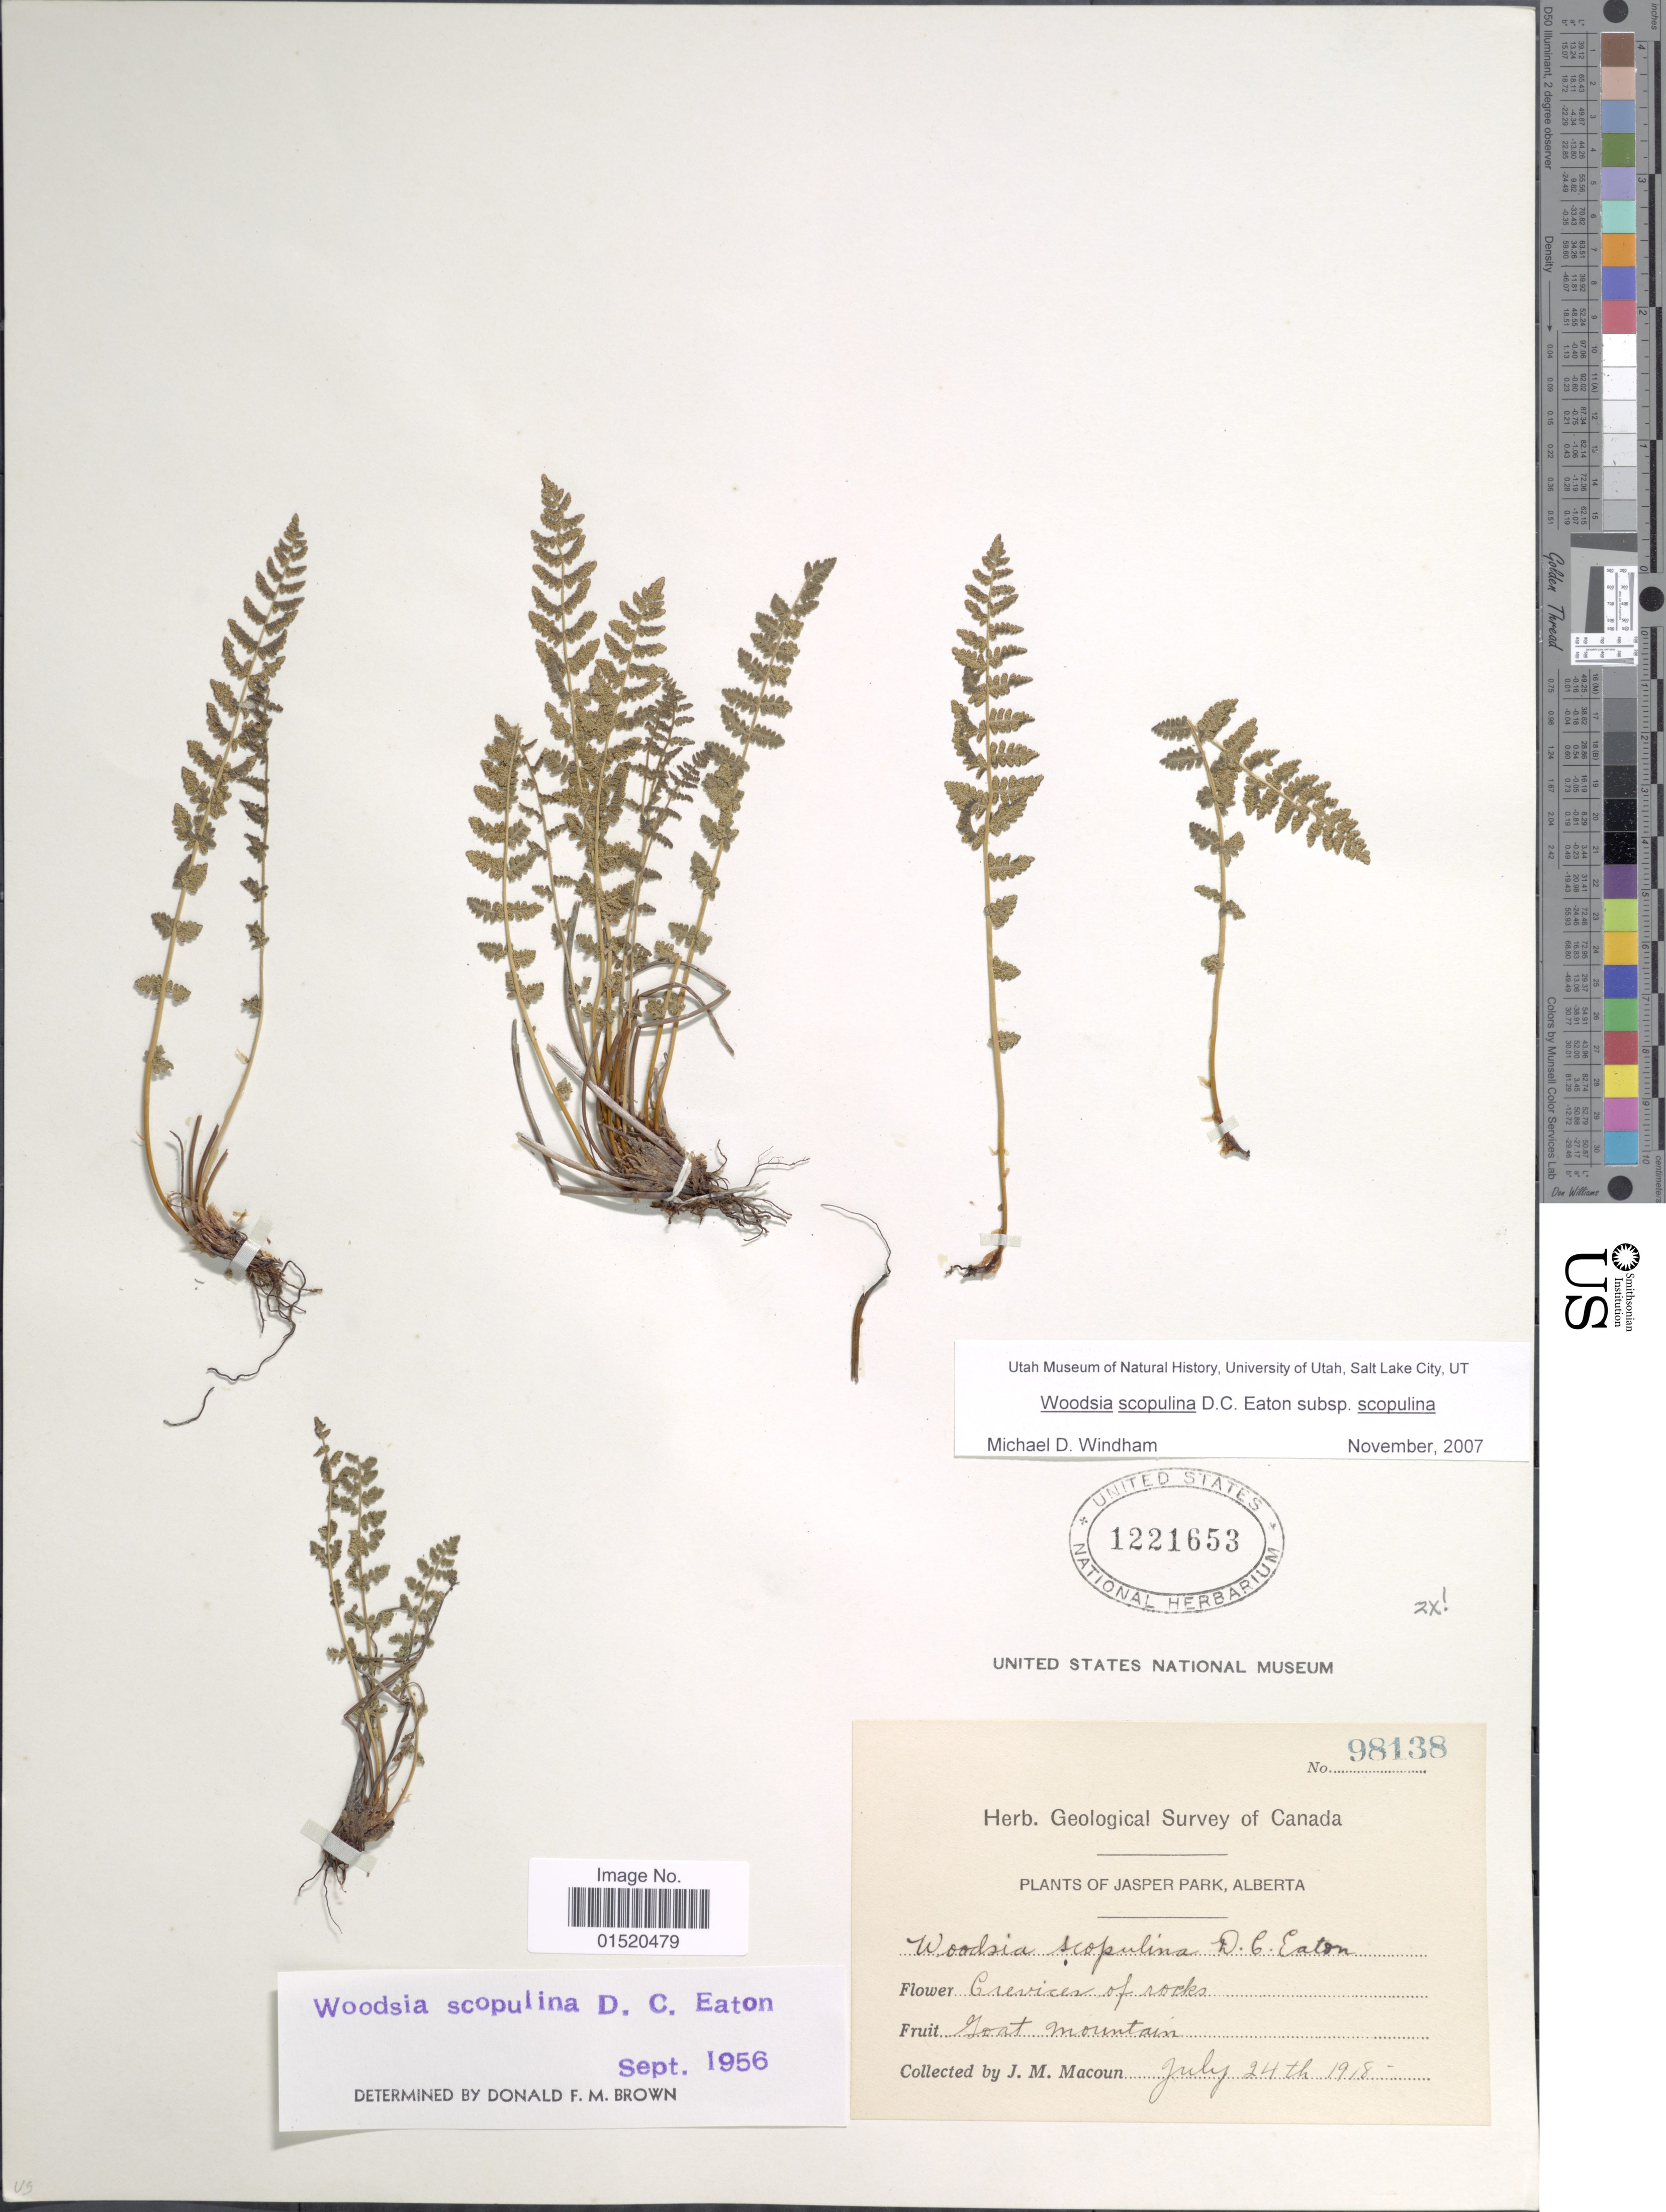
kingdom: Plantae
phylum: Tracheophyta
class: Polypodiopsida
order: Polypodiales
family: Woodsiaceae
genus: Woodsia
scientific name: Woodsia scopulina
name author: D.C. Eaton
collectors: J. M. Macoun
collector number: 98138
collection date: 1918-07-24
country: Canada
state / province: Alberta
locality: Jasper Park, Goat Mountain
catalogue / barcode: US 1221653